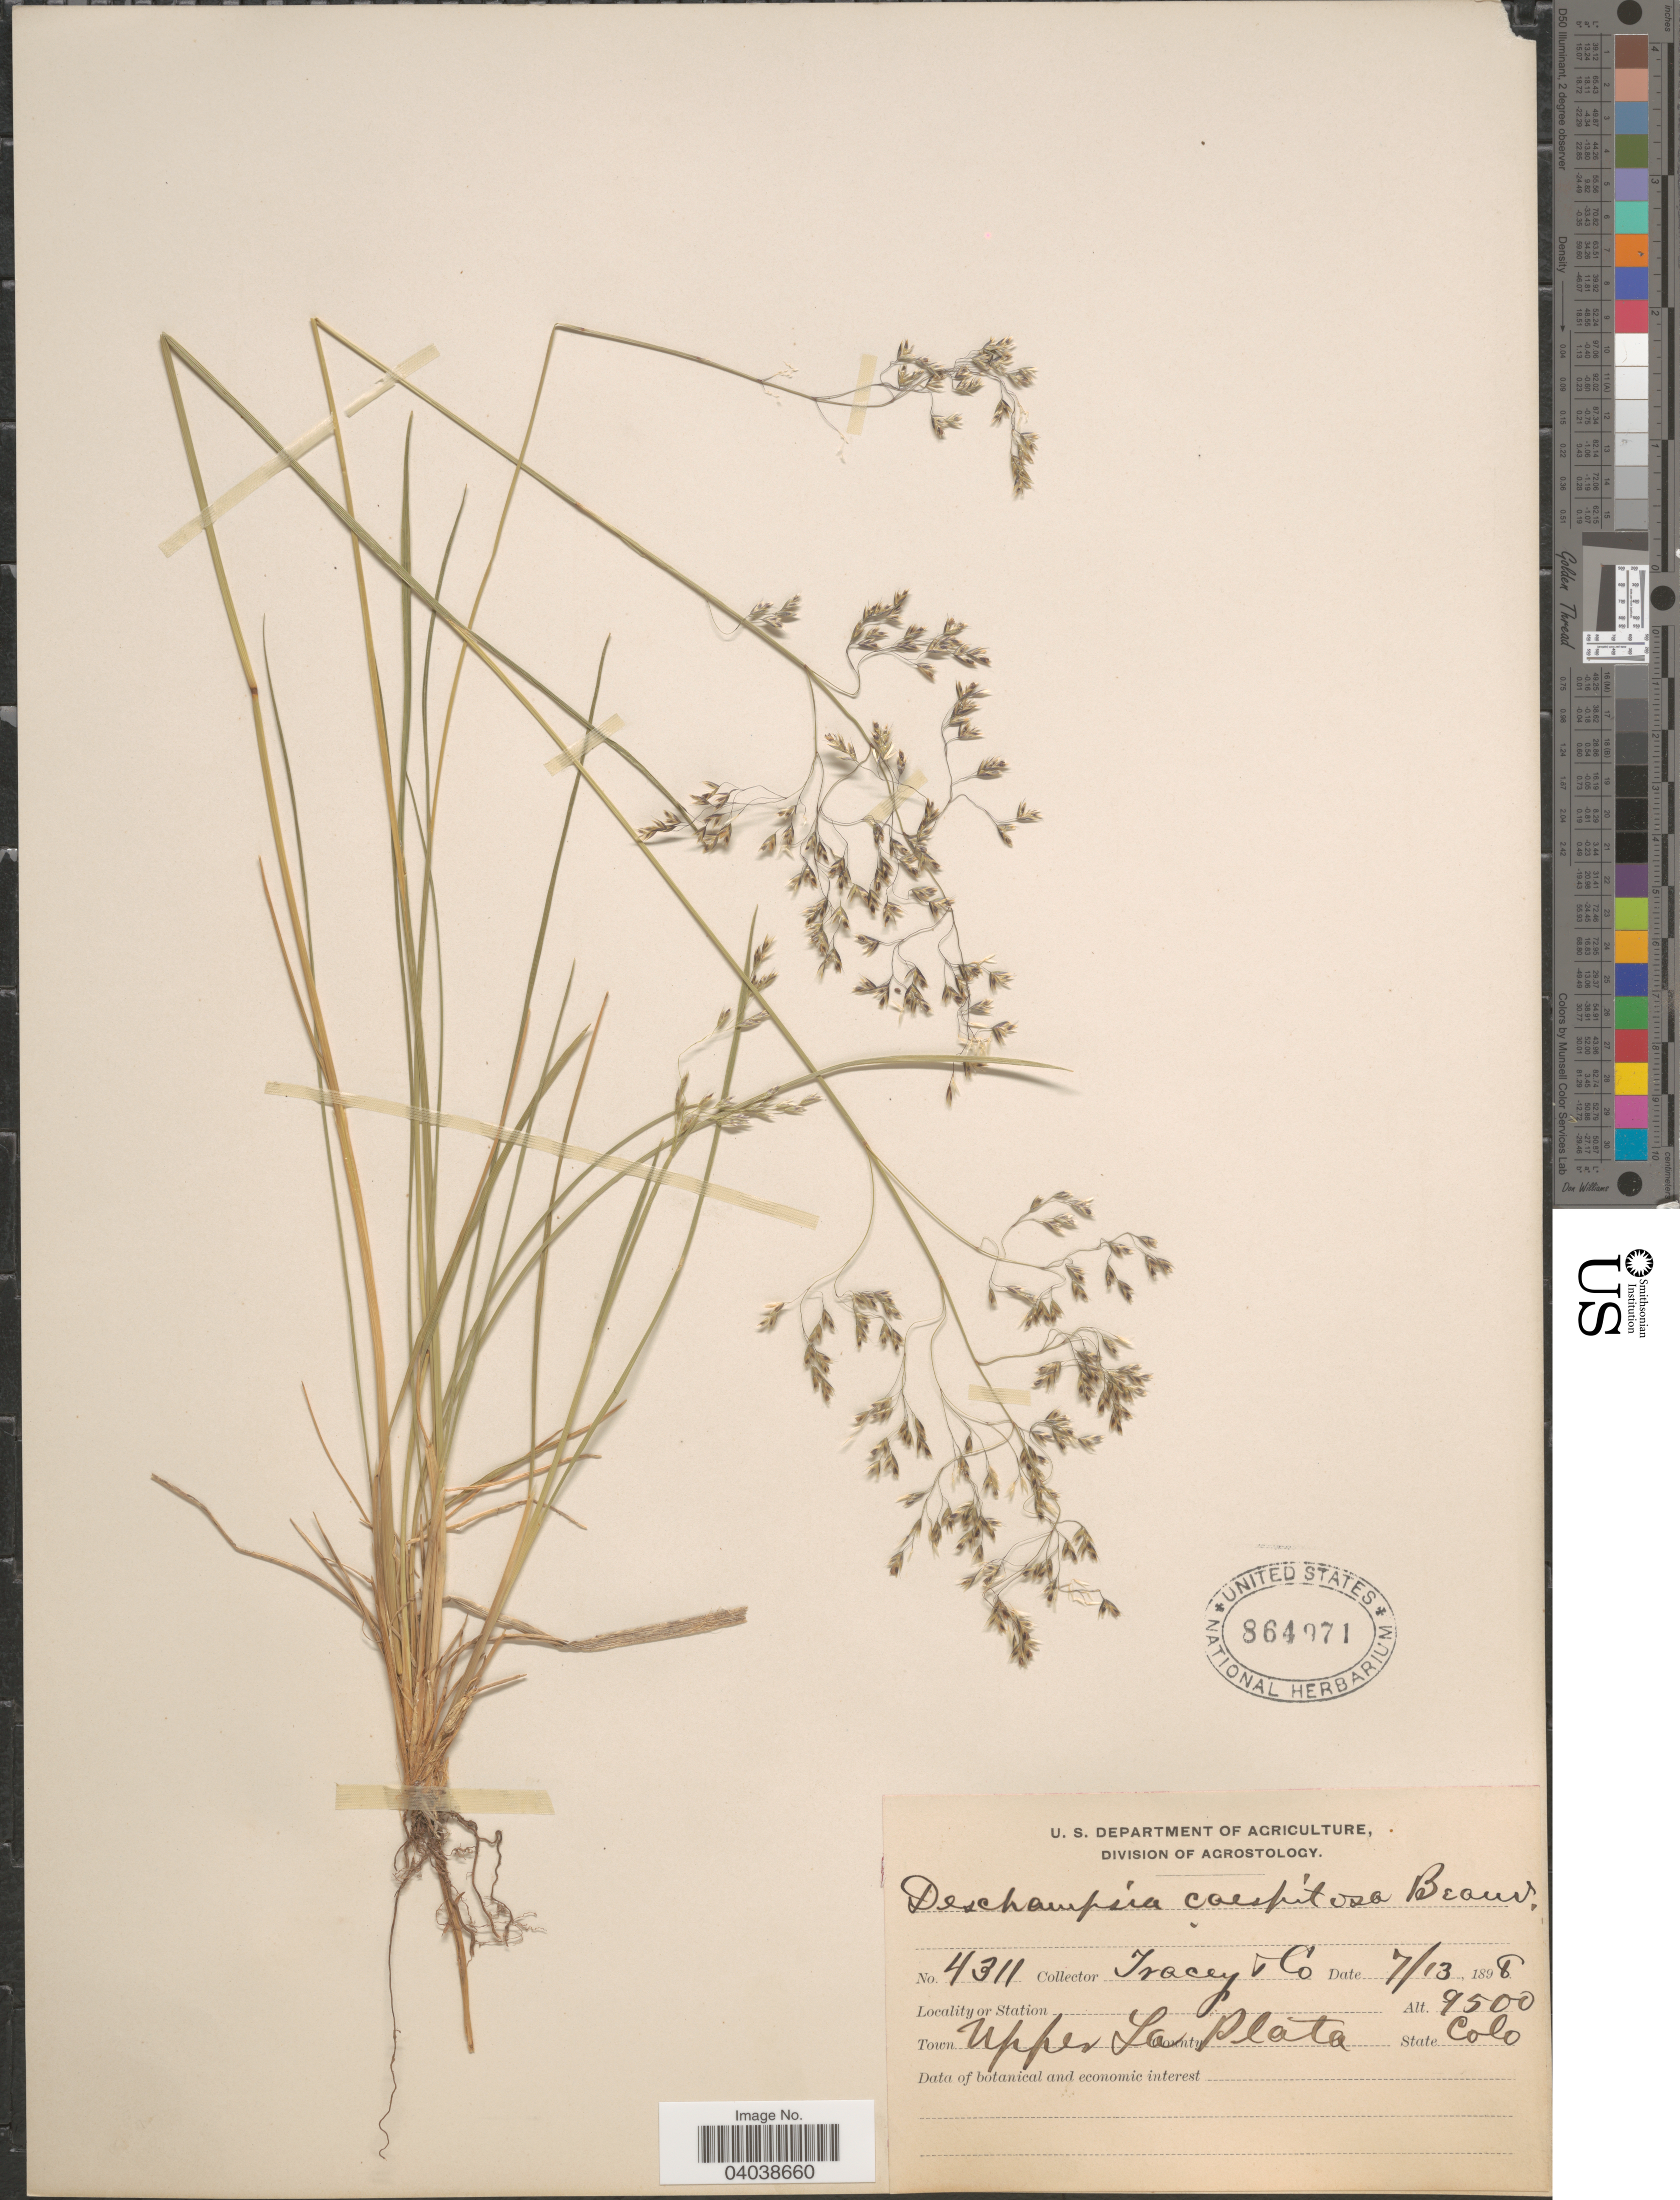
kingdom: Plantae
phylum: Tracheophyta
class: Liliopsida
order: Poales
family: Poaceae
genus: Deschampsia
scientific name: Deschampsia cespitosa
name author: (L.) P. Beauv.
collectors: Tracey & et al.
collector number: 4311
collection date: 1898-07-13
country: United States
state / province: Colorado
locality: Town Upper La Plata.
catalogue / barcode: US 864971